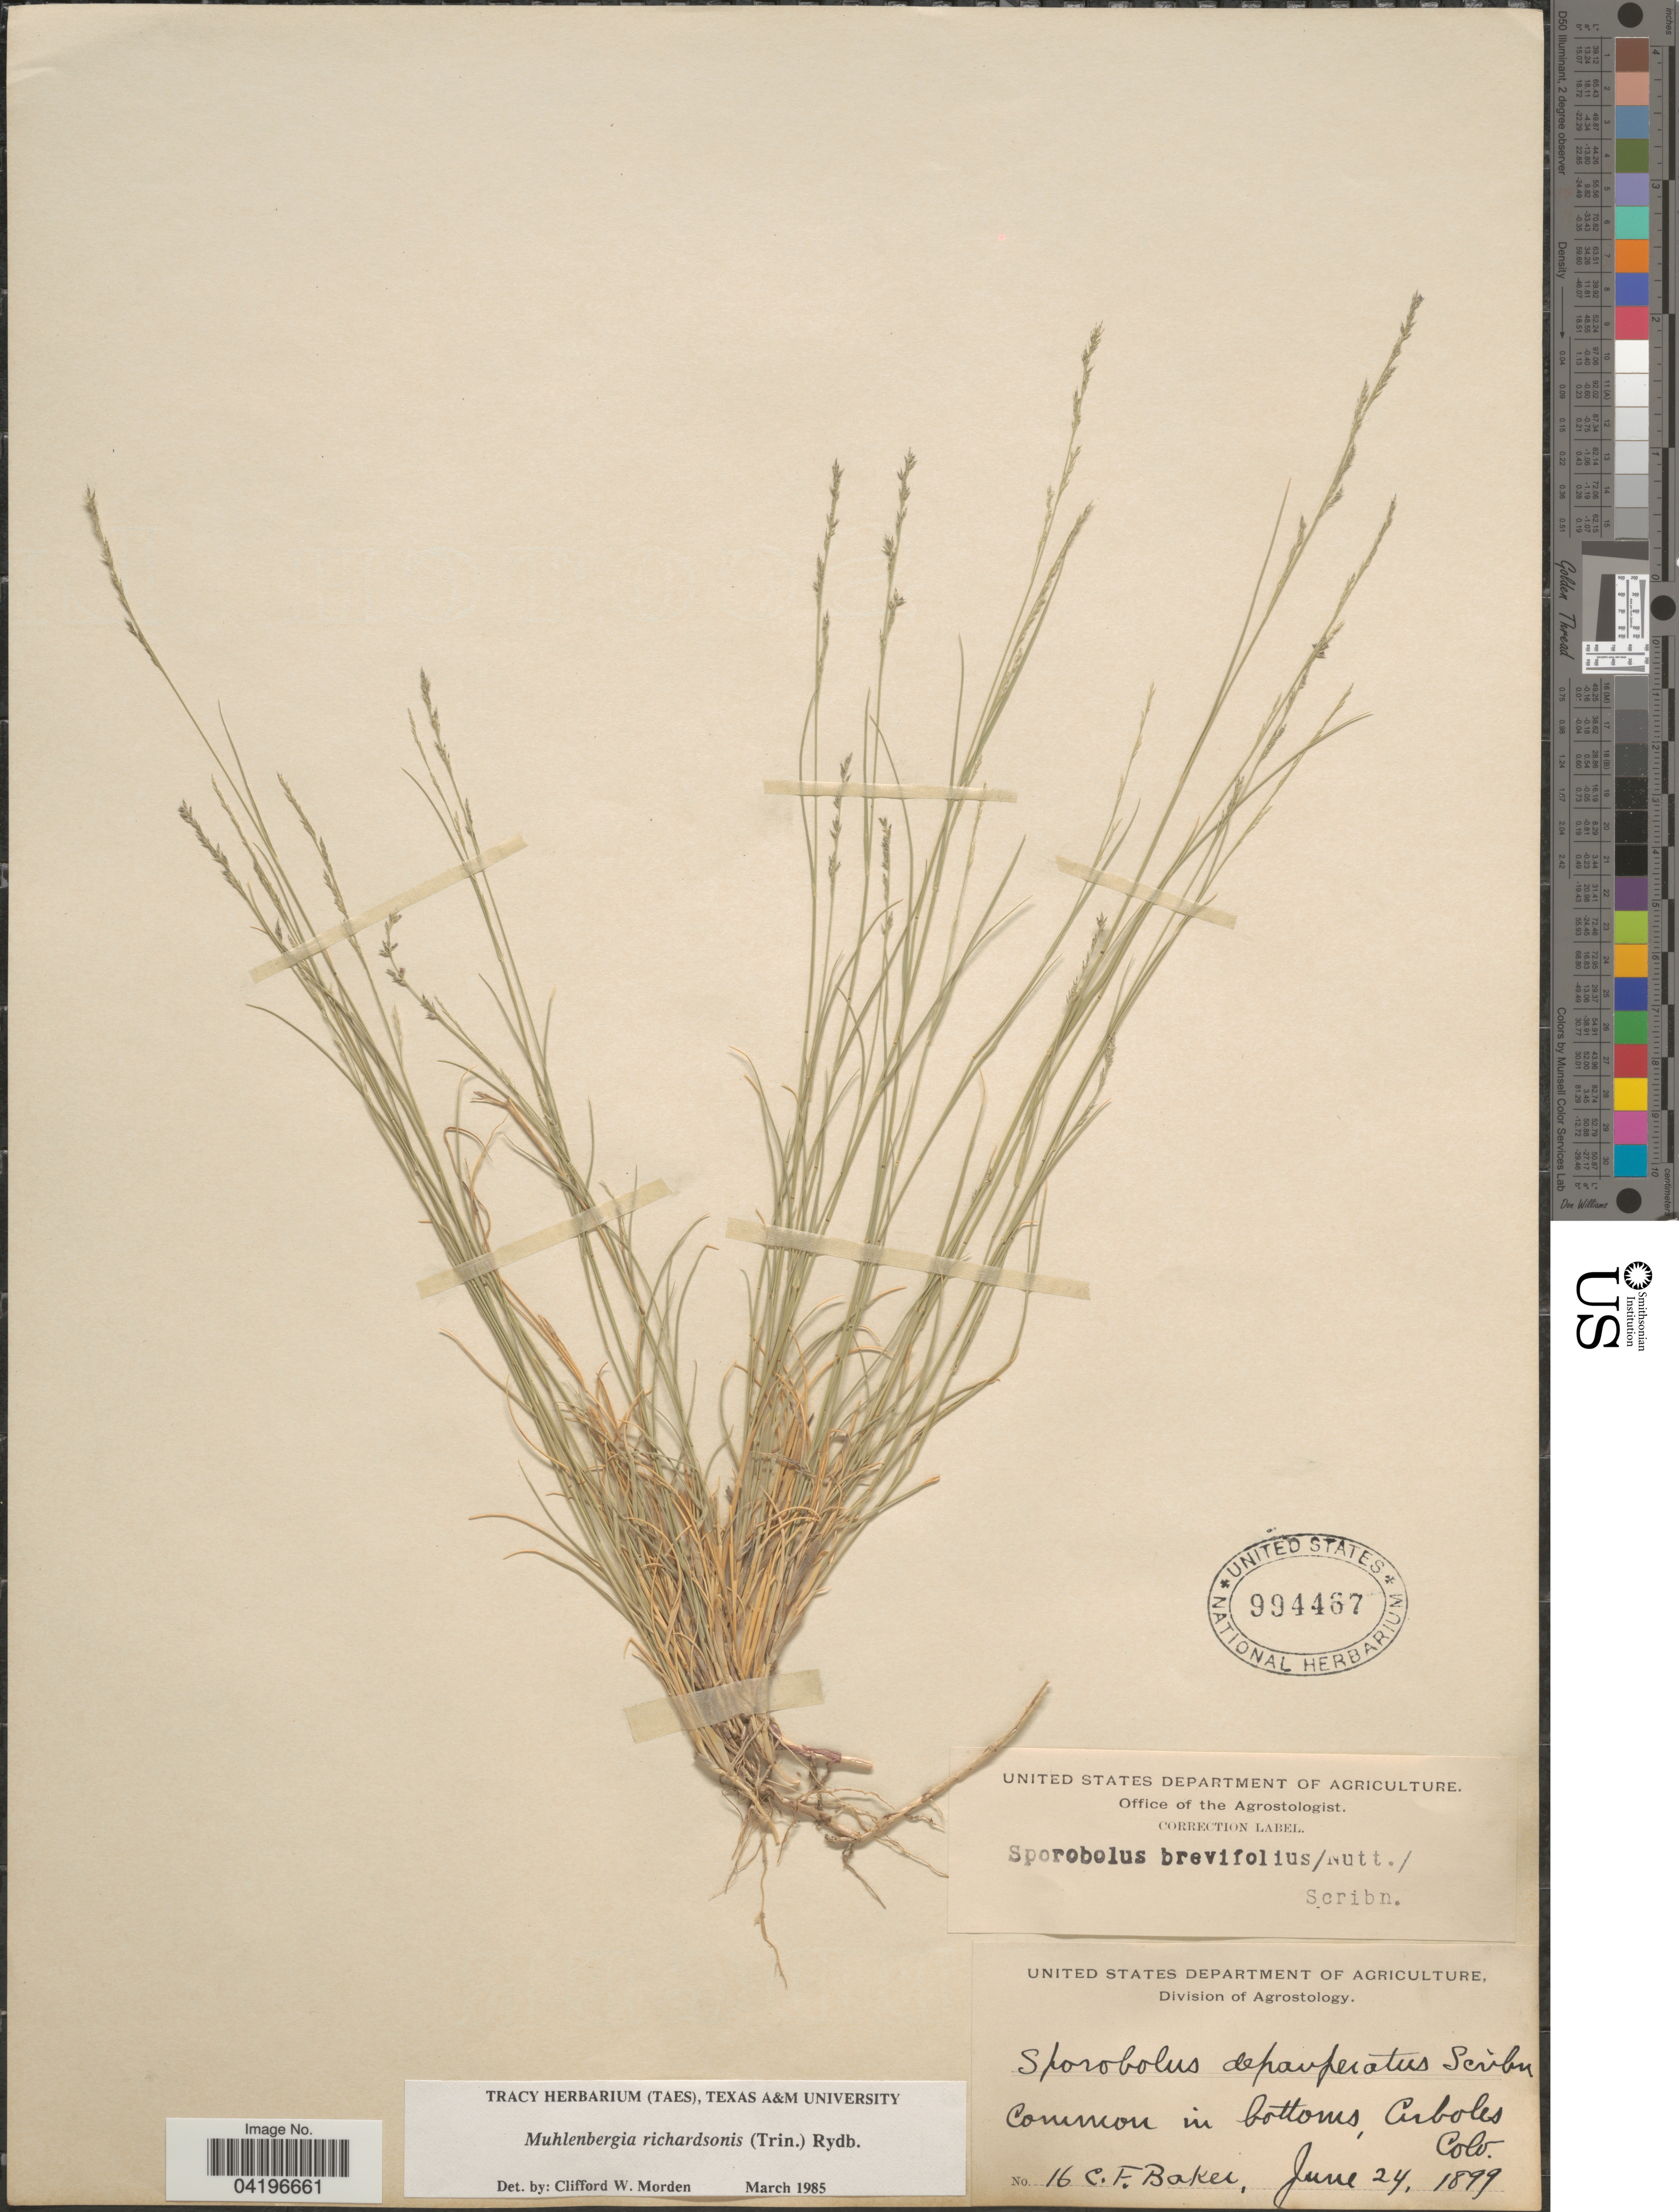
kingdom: Plantae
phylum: Tracheophyta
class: Liliopsida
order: Poales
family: Poaceae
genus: Muhlenbergia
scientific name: Muhlenbergia richardsonis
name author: (Trin.) Rydb.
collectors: C. F. Baker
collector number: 16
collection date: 1899-06-24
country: United States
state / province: Colorado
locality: Arboles.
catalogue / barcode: US 994467